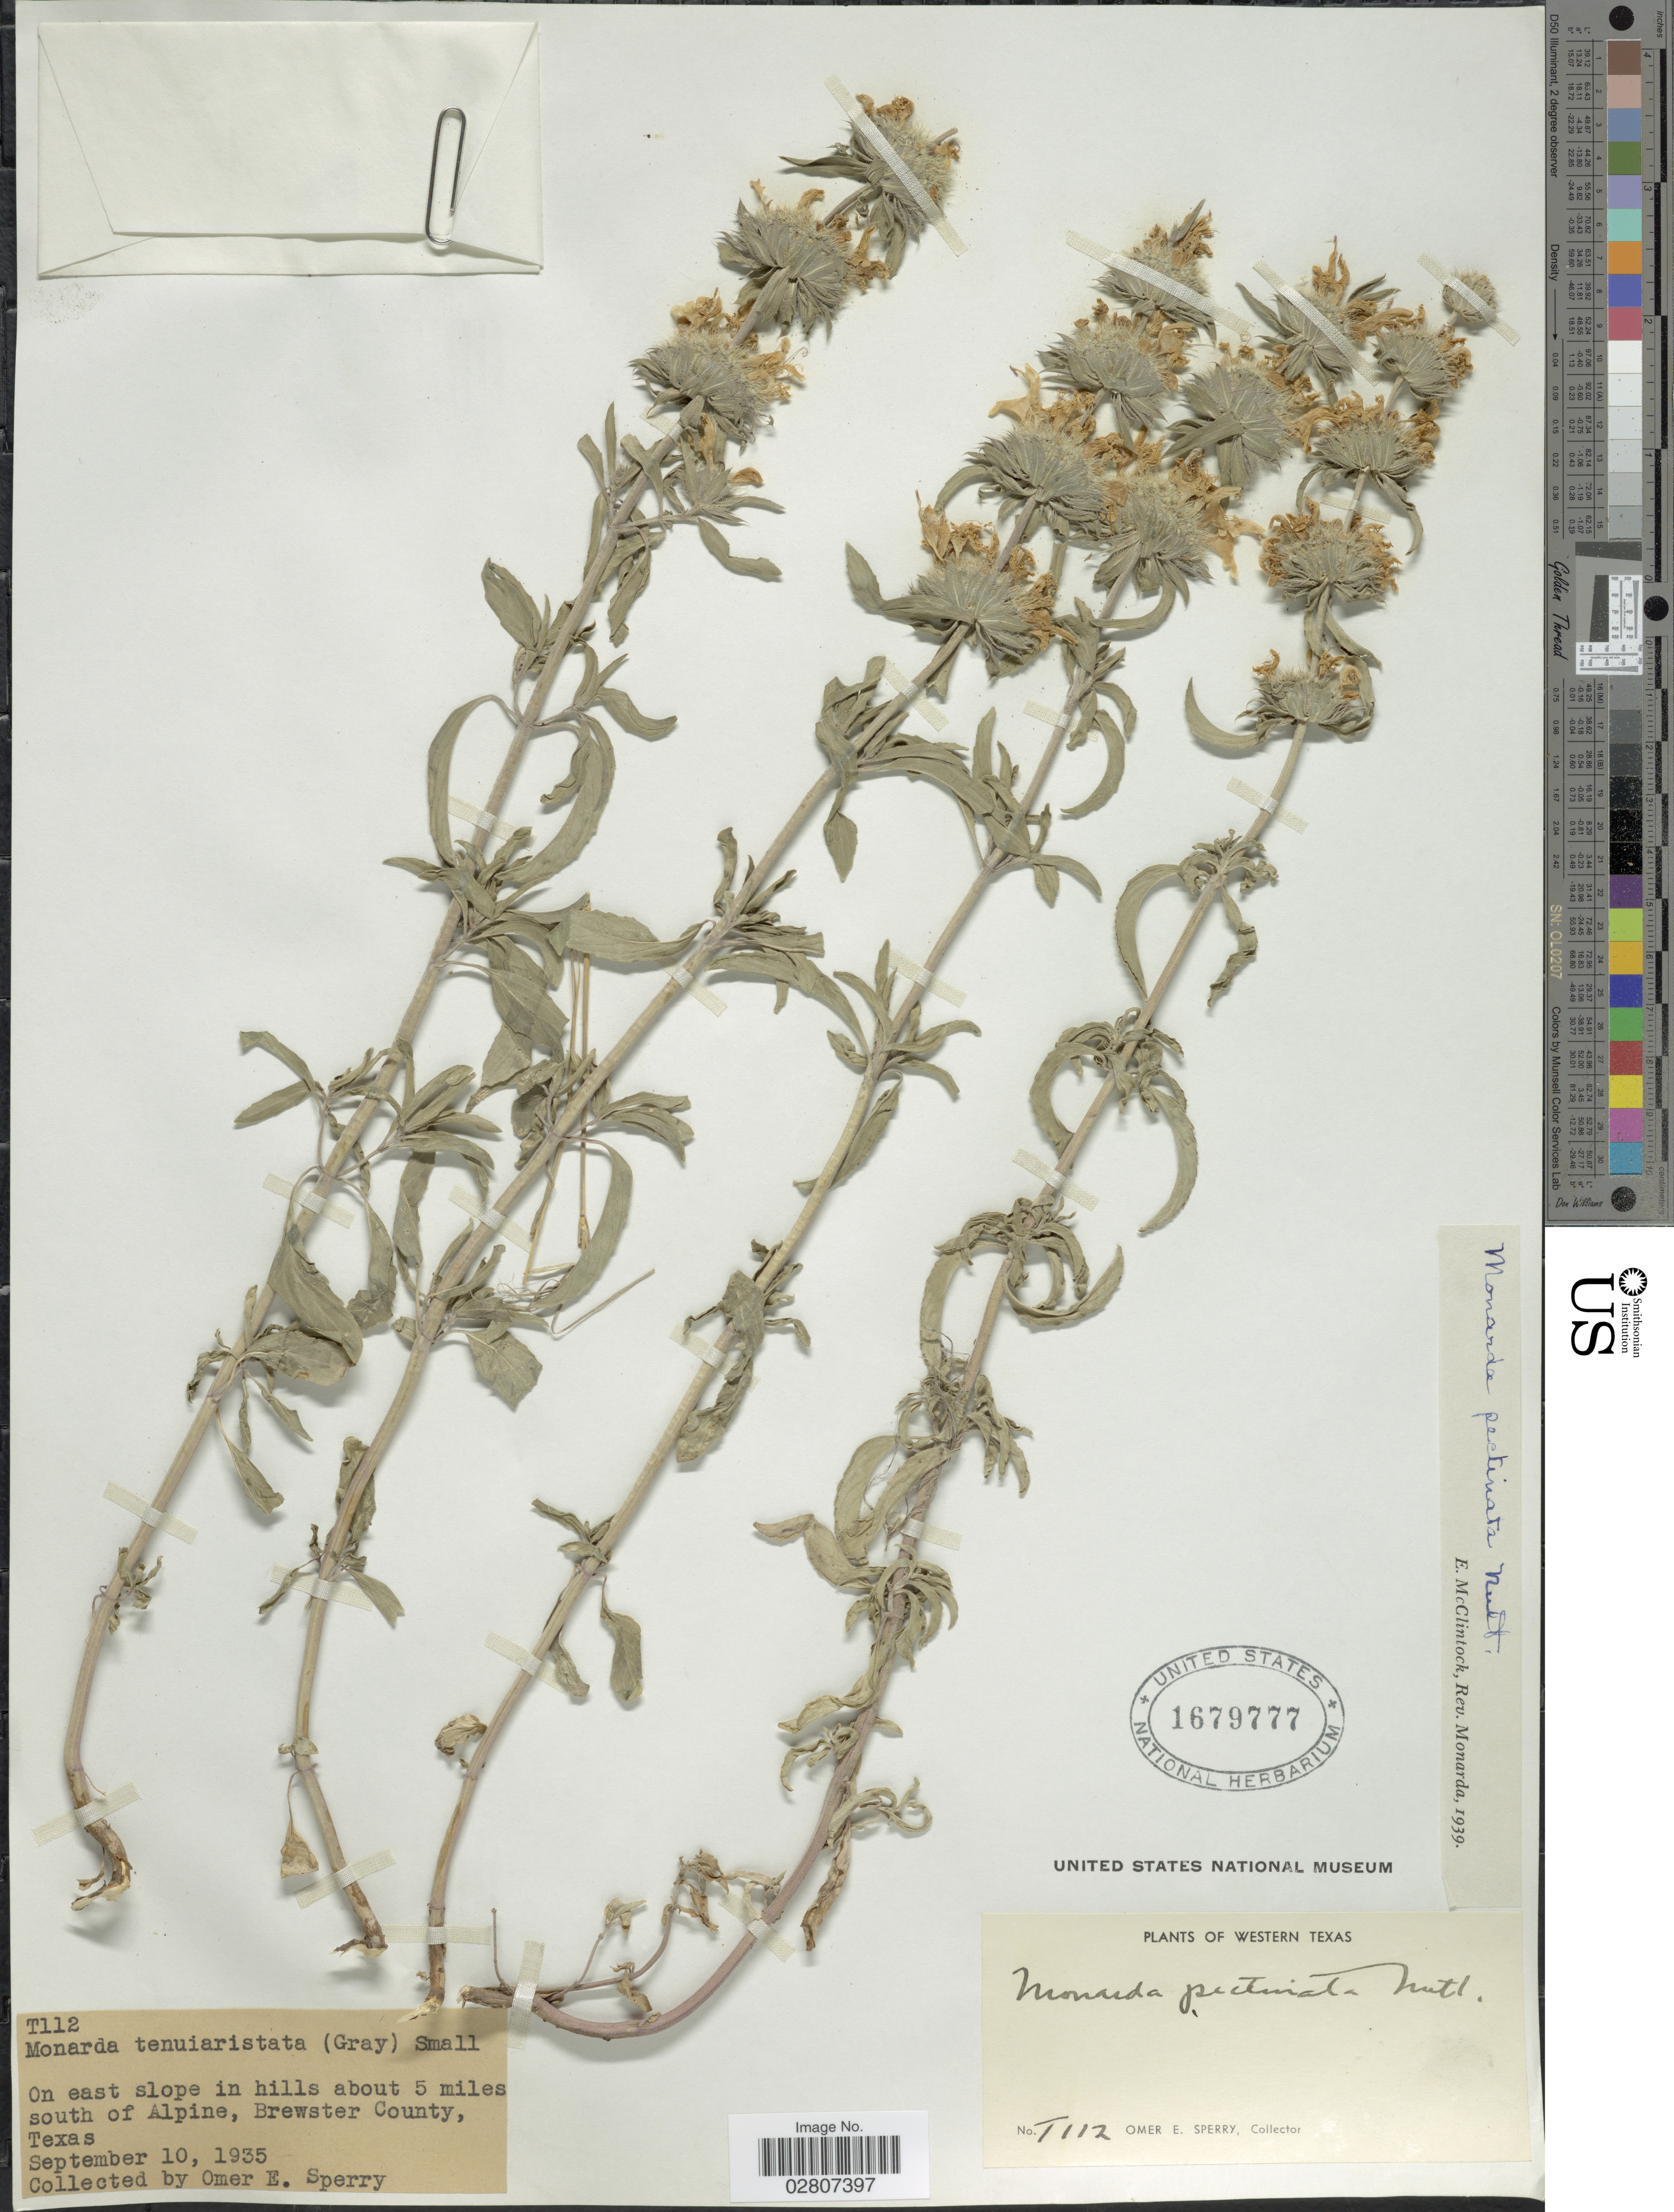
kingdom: Plantae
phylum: Tracheophyta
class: Magnoliopsida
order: Lamiales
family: Lamiaceae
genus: Monarda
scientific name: Monarda pectinata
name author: Nutt.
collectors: O. E. Sperry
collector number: T112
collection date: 1935-09-10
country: United States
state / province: Texas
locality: On east slope in hills about 5 miles south of Alpine, Brewster County, Texas. Western Texas.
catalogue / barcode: US 1679777